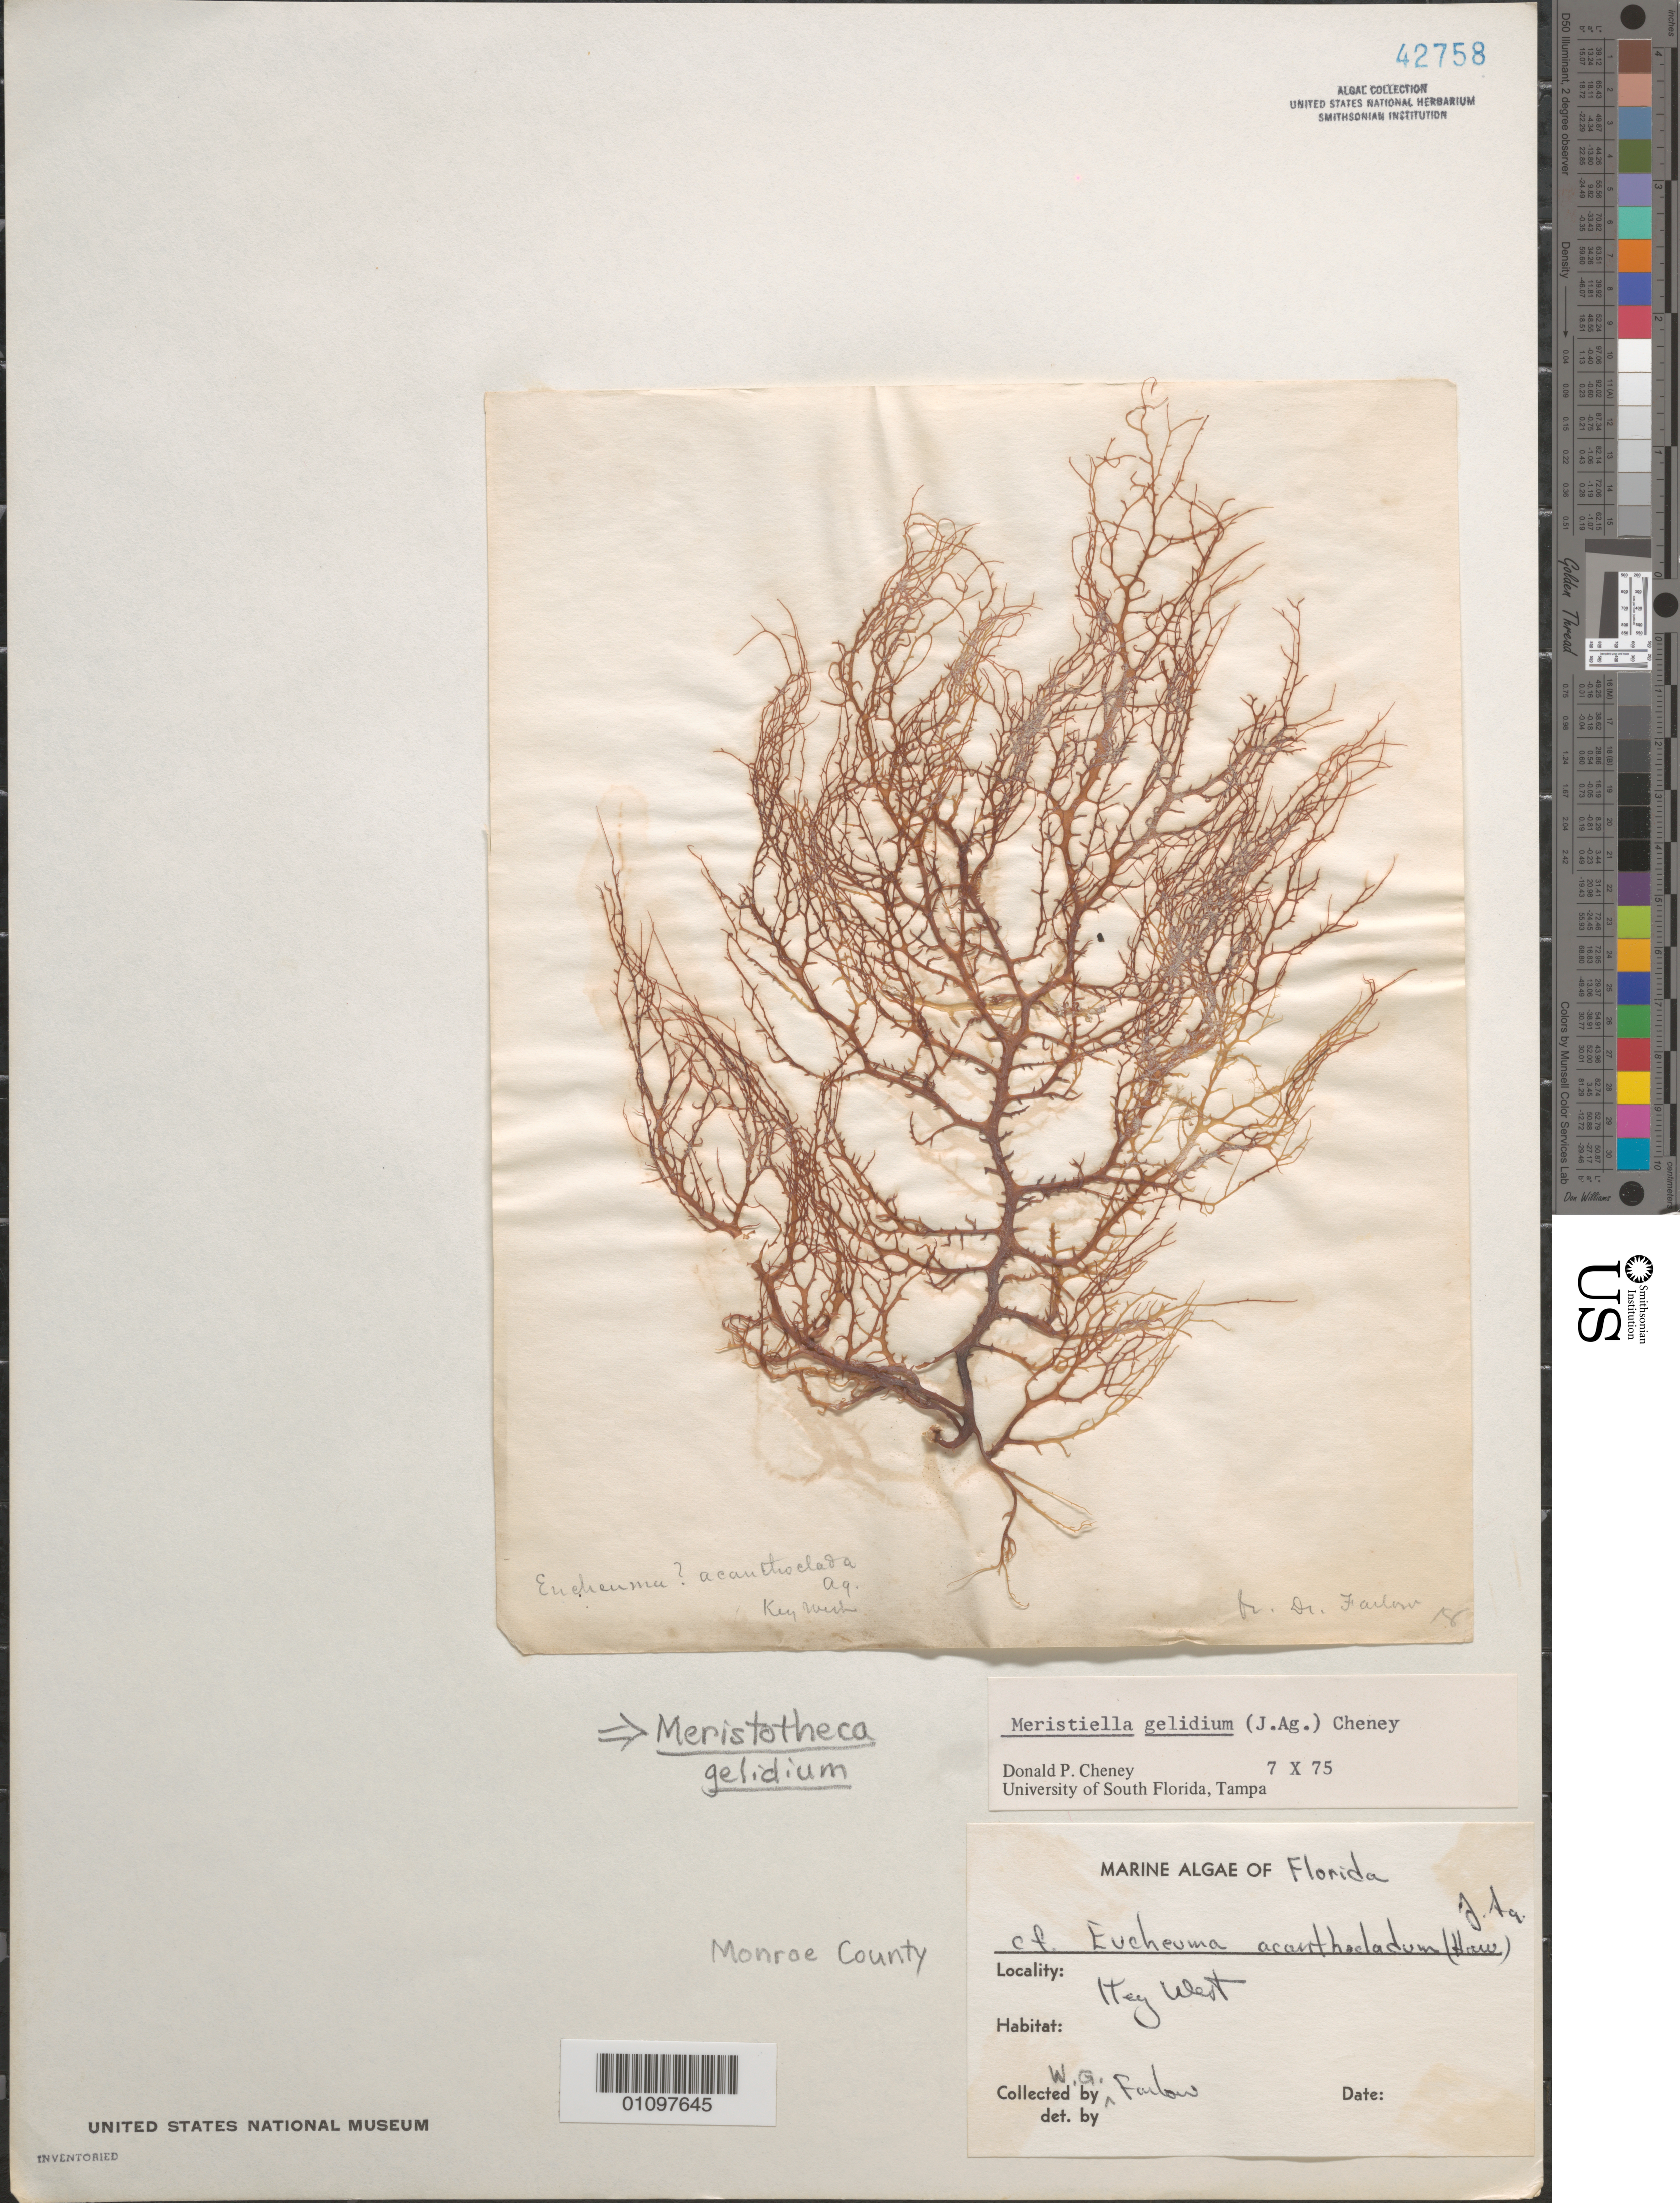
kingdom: Plantae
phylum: Rhodophyta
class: Florideophyceae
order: Gigartinales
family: Solieriaceae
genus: Meristotheca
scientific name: Meristotheca gelidium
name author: (J. Agardh) E.J. Faye & Masuda in E.J. Faye et al.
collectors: W. G. Farlow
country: United States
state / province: Florida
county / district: Monroe County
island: Key West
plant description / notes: Det. by D.P. Cheney as Meristiella gelidium; genus unpublished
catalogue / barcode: US 42758